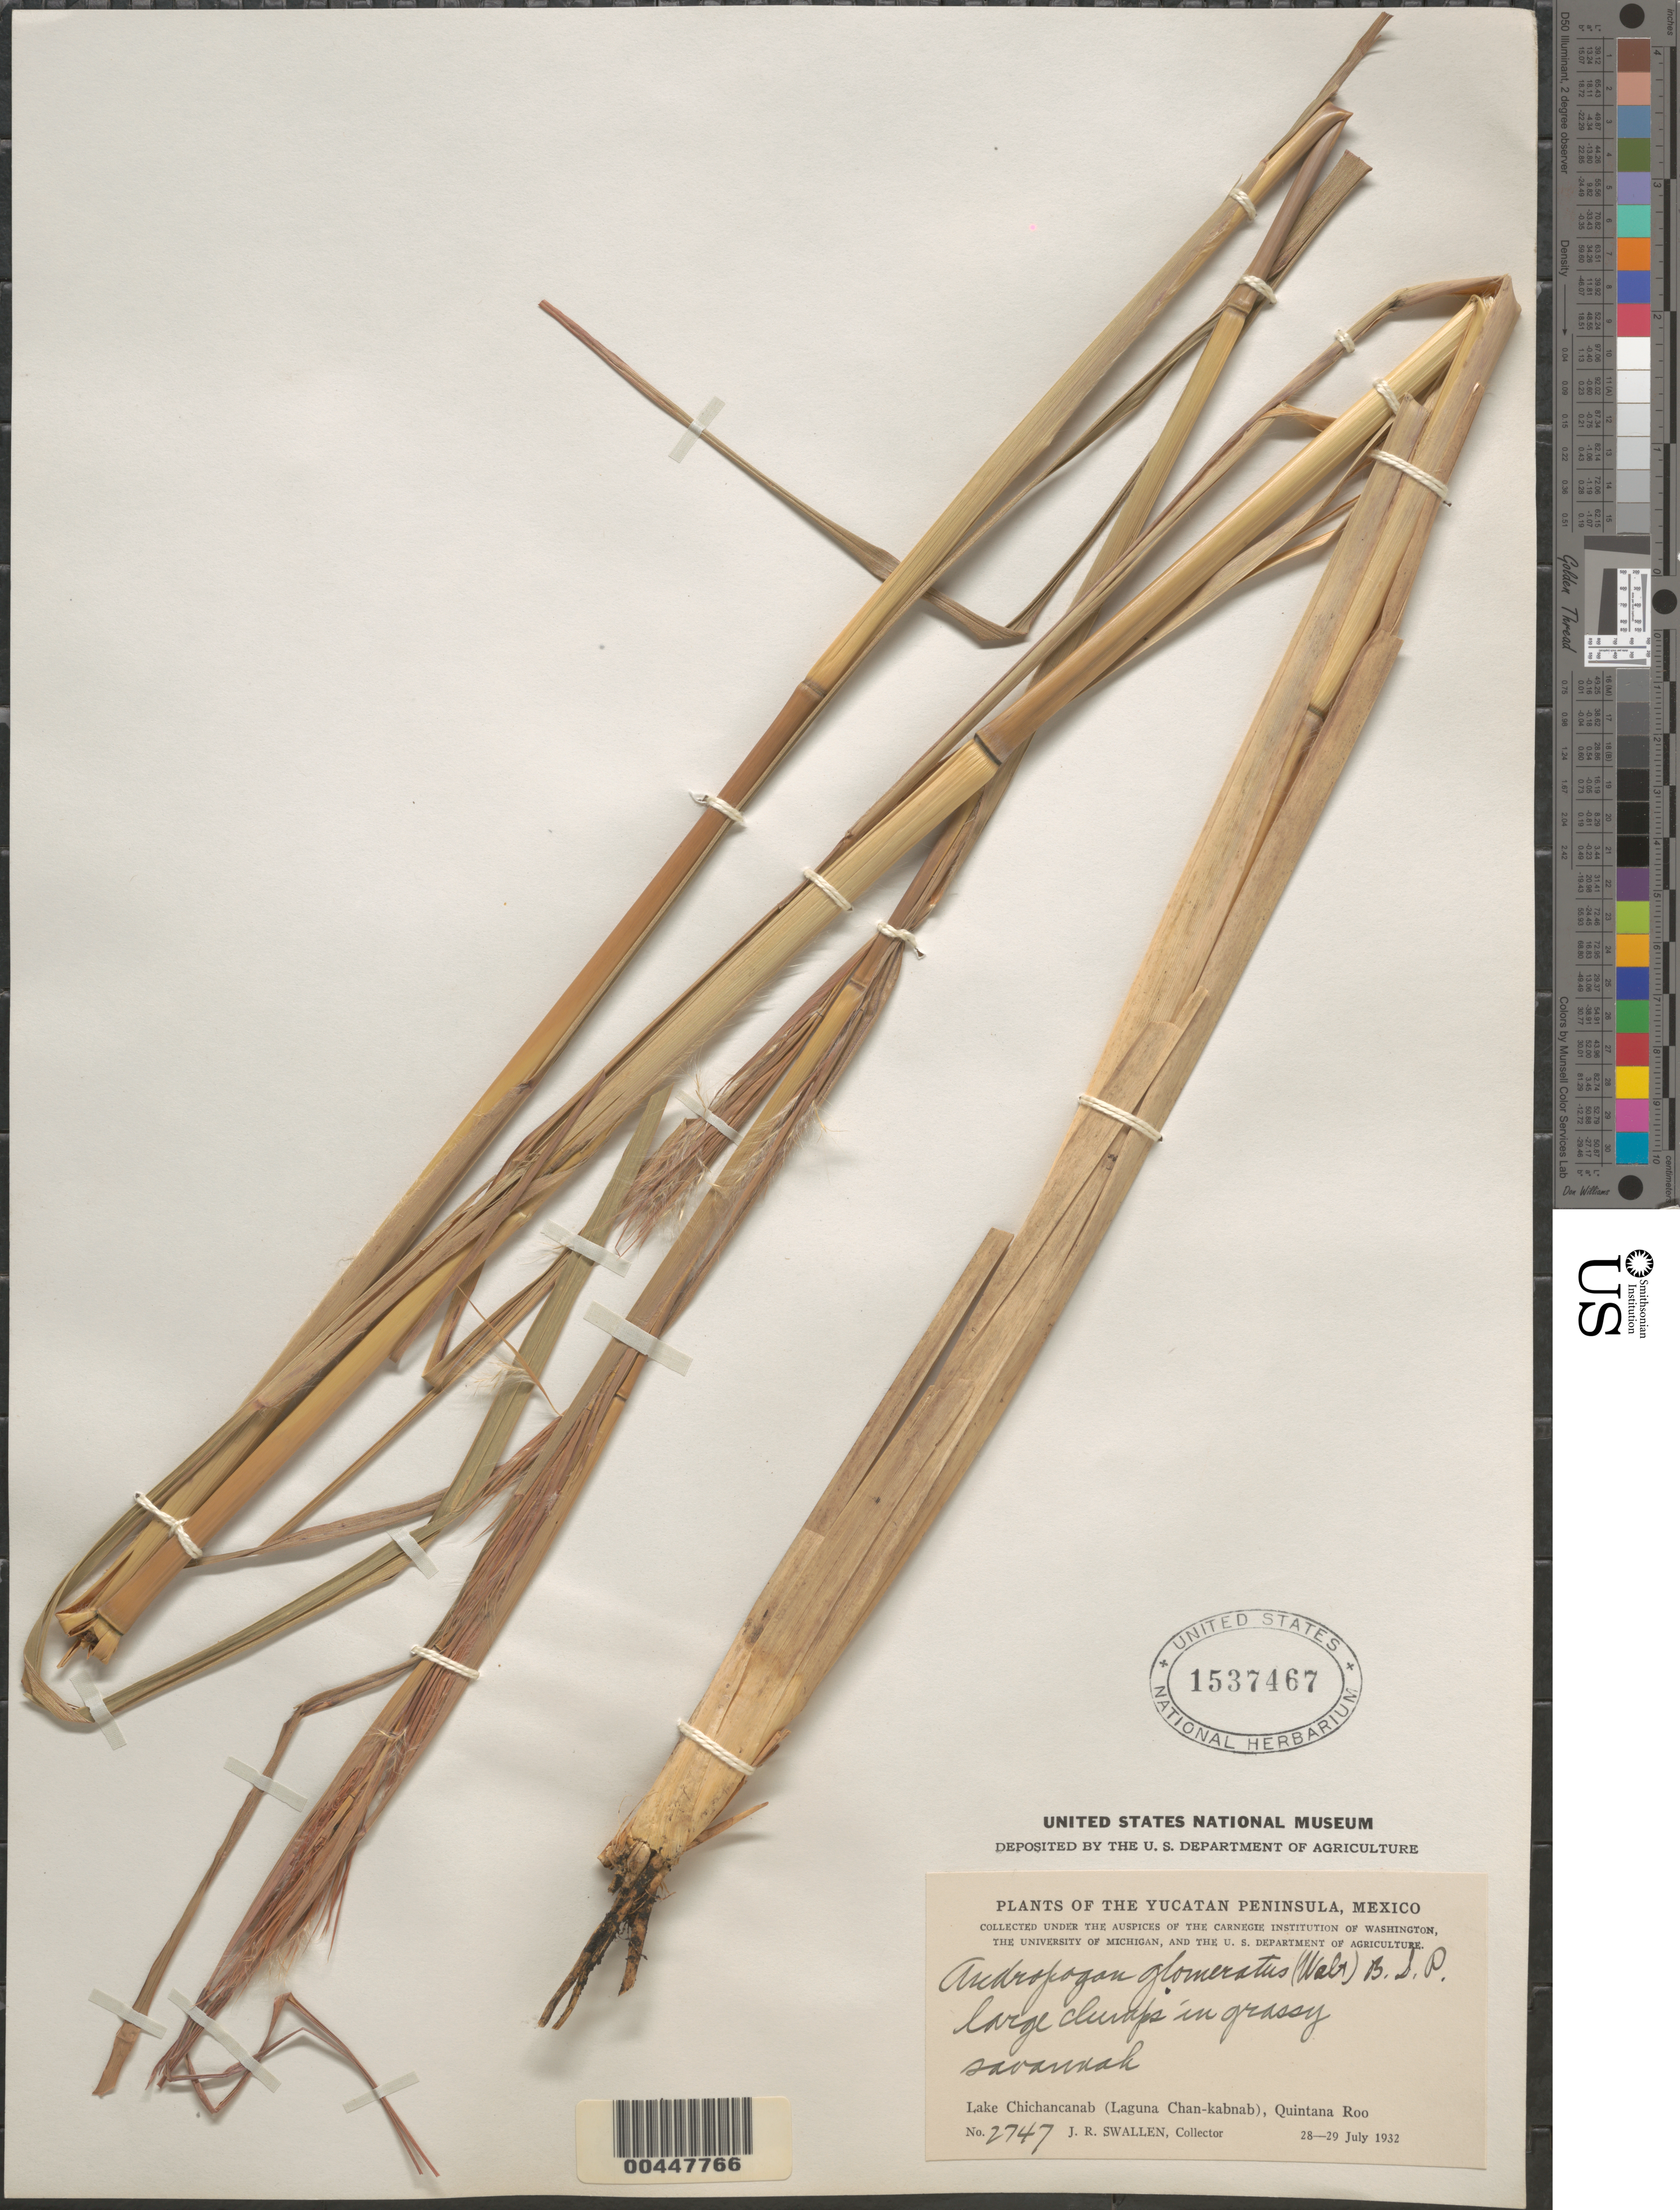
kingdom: Plantae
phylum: Tracheophyta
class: Liliopsida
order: Poales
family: Poaceae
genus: Andropogon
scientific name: Andropogon glomeratus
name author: (Walter) Britton, Stearns & Poggenb.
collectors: J. R. Swallen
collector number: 2747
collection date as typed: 28 Jul 1932 to 29 Jul 1932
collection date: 1932-07-28/1932-07-29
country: Mexico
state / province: Quintana Roo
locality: Yucatan Peninsula, Lake Chichancanab (Laguna Chan-kabnab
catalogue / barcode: US 1537467